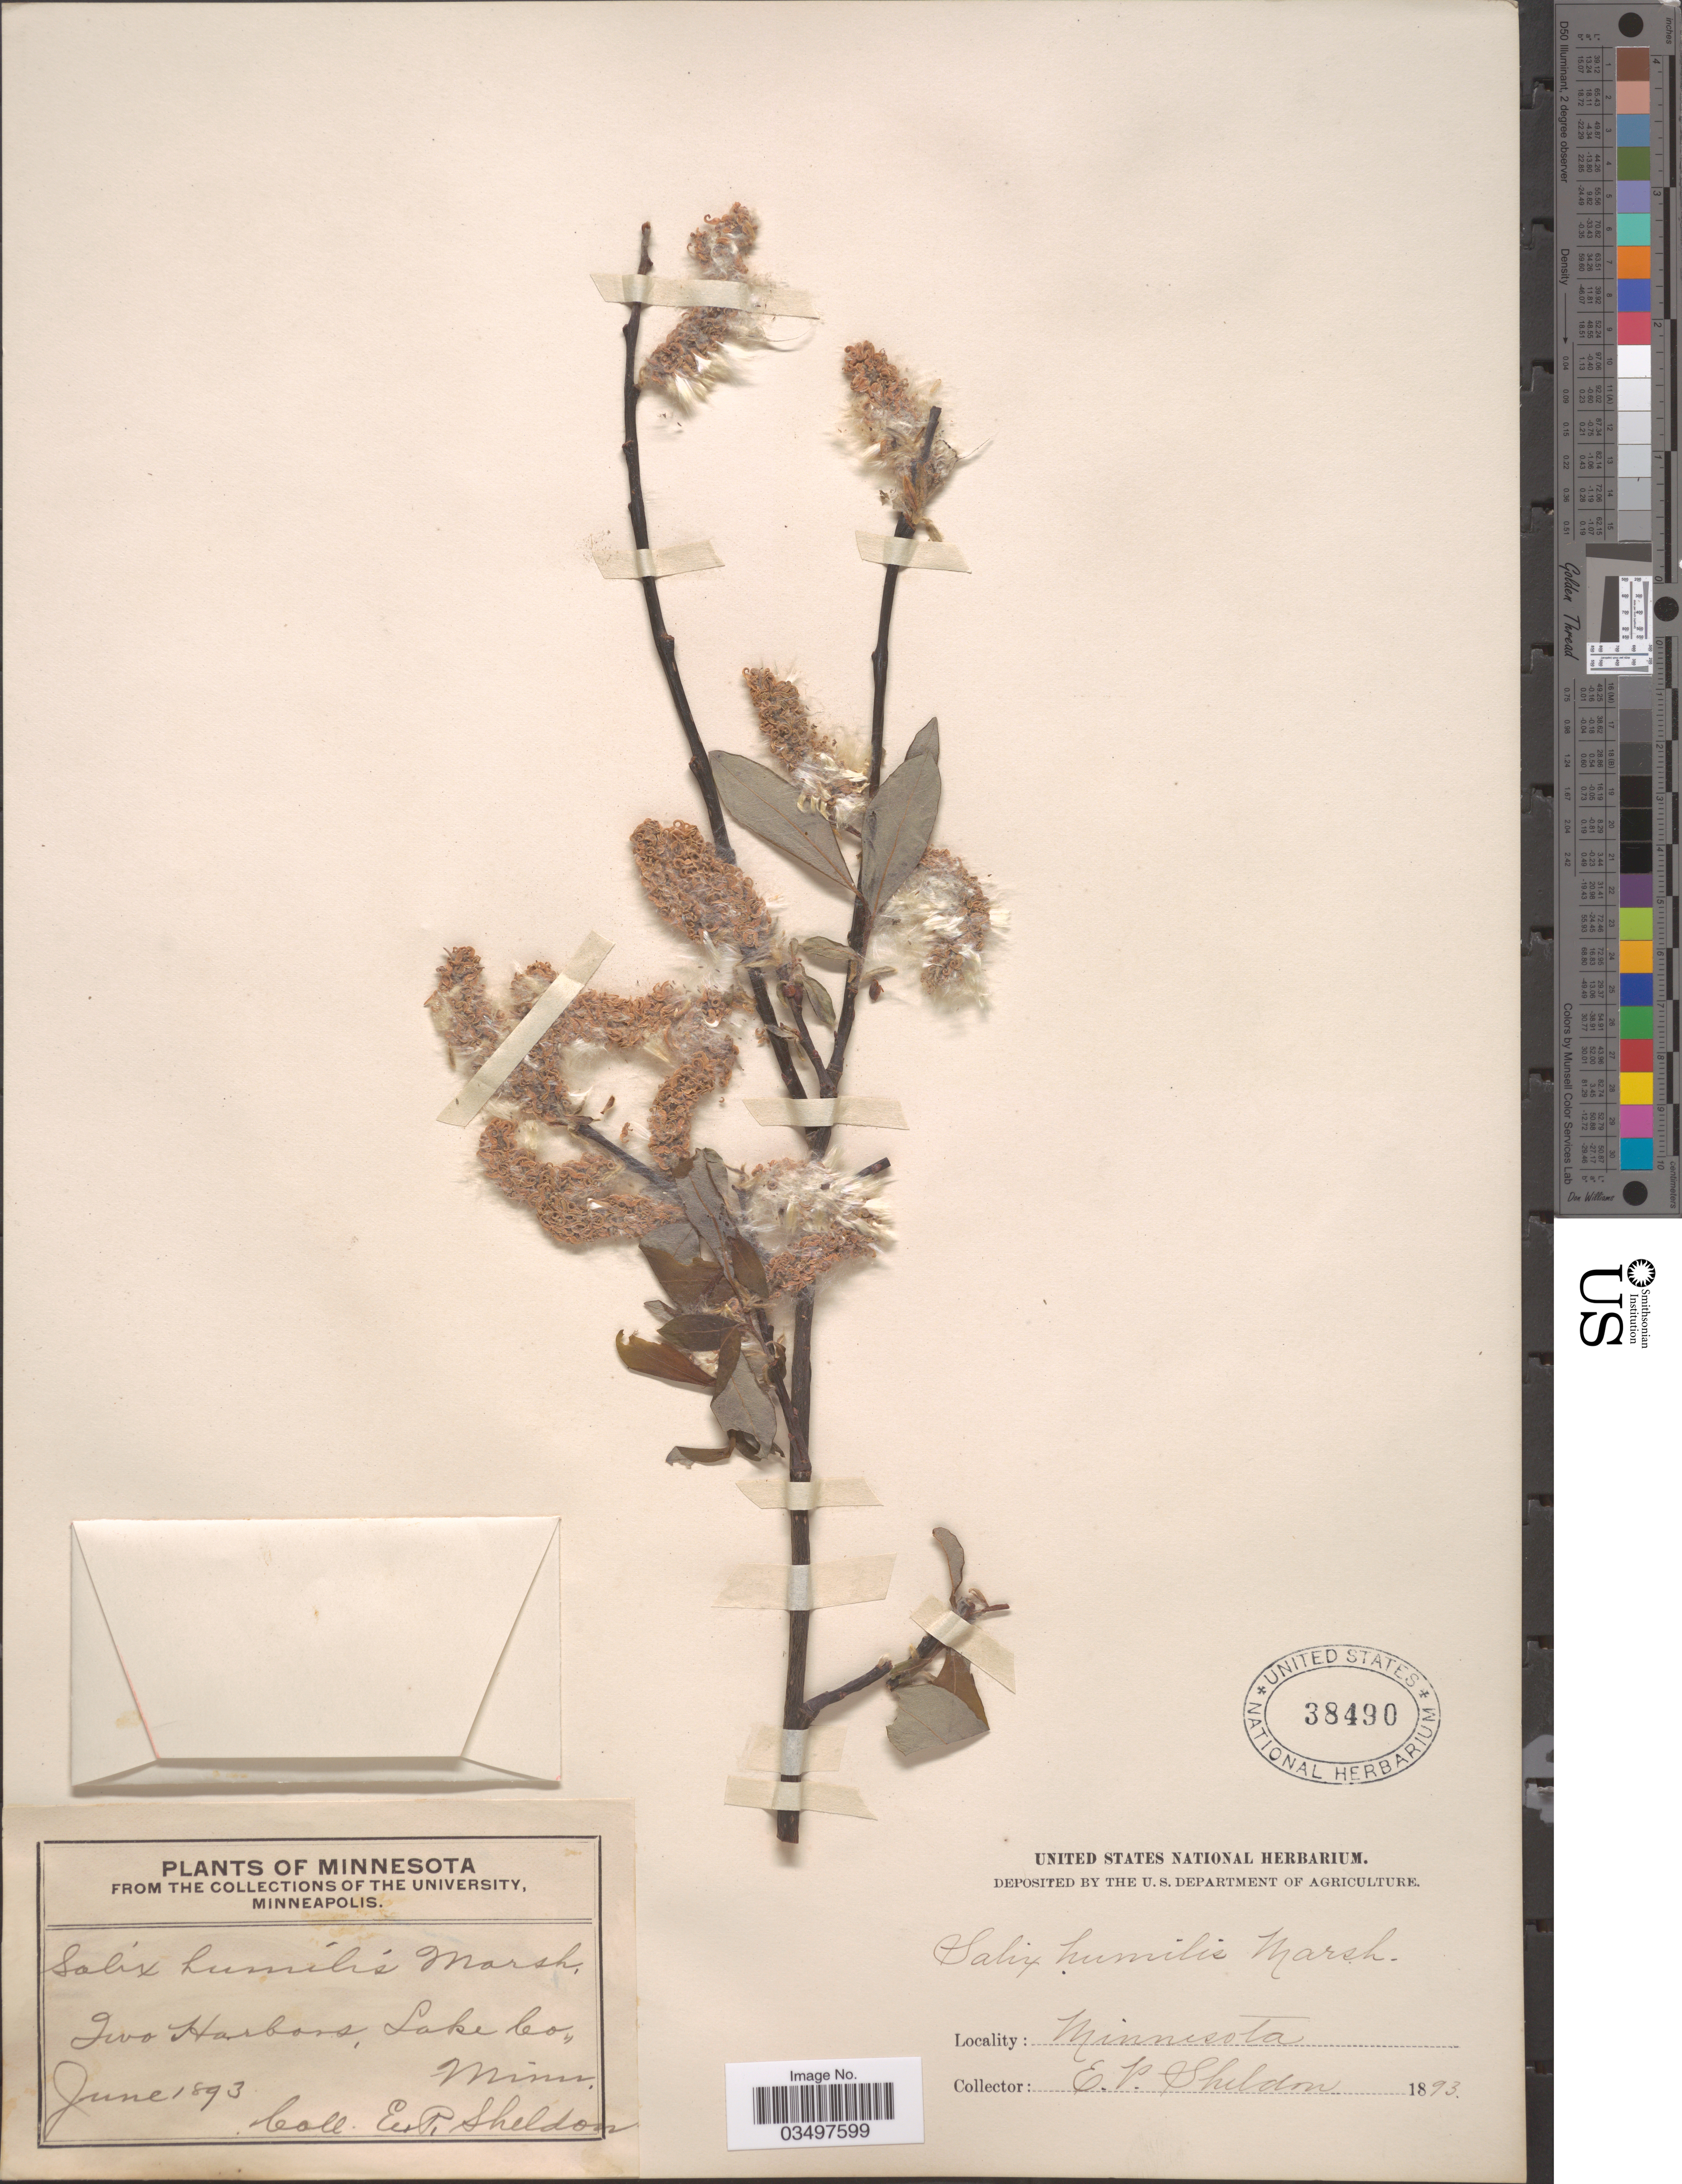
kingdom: Plantae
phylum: Tracheophyta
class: Magnoliopsida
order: Malpighiales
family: Salicaceae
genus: Salix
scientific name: Salix humilis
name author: Marshall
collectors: E. P. Sheldon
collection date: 1893-06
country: United States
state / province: Minnesota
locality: Two Harbors, Lake Co.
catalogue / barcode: US 38490